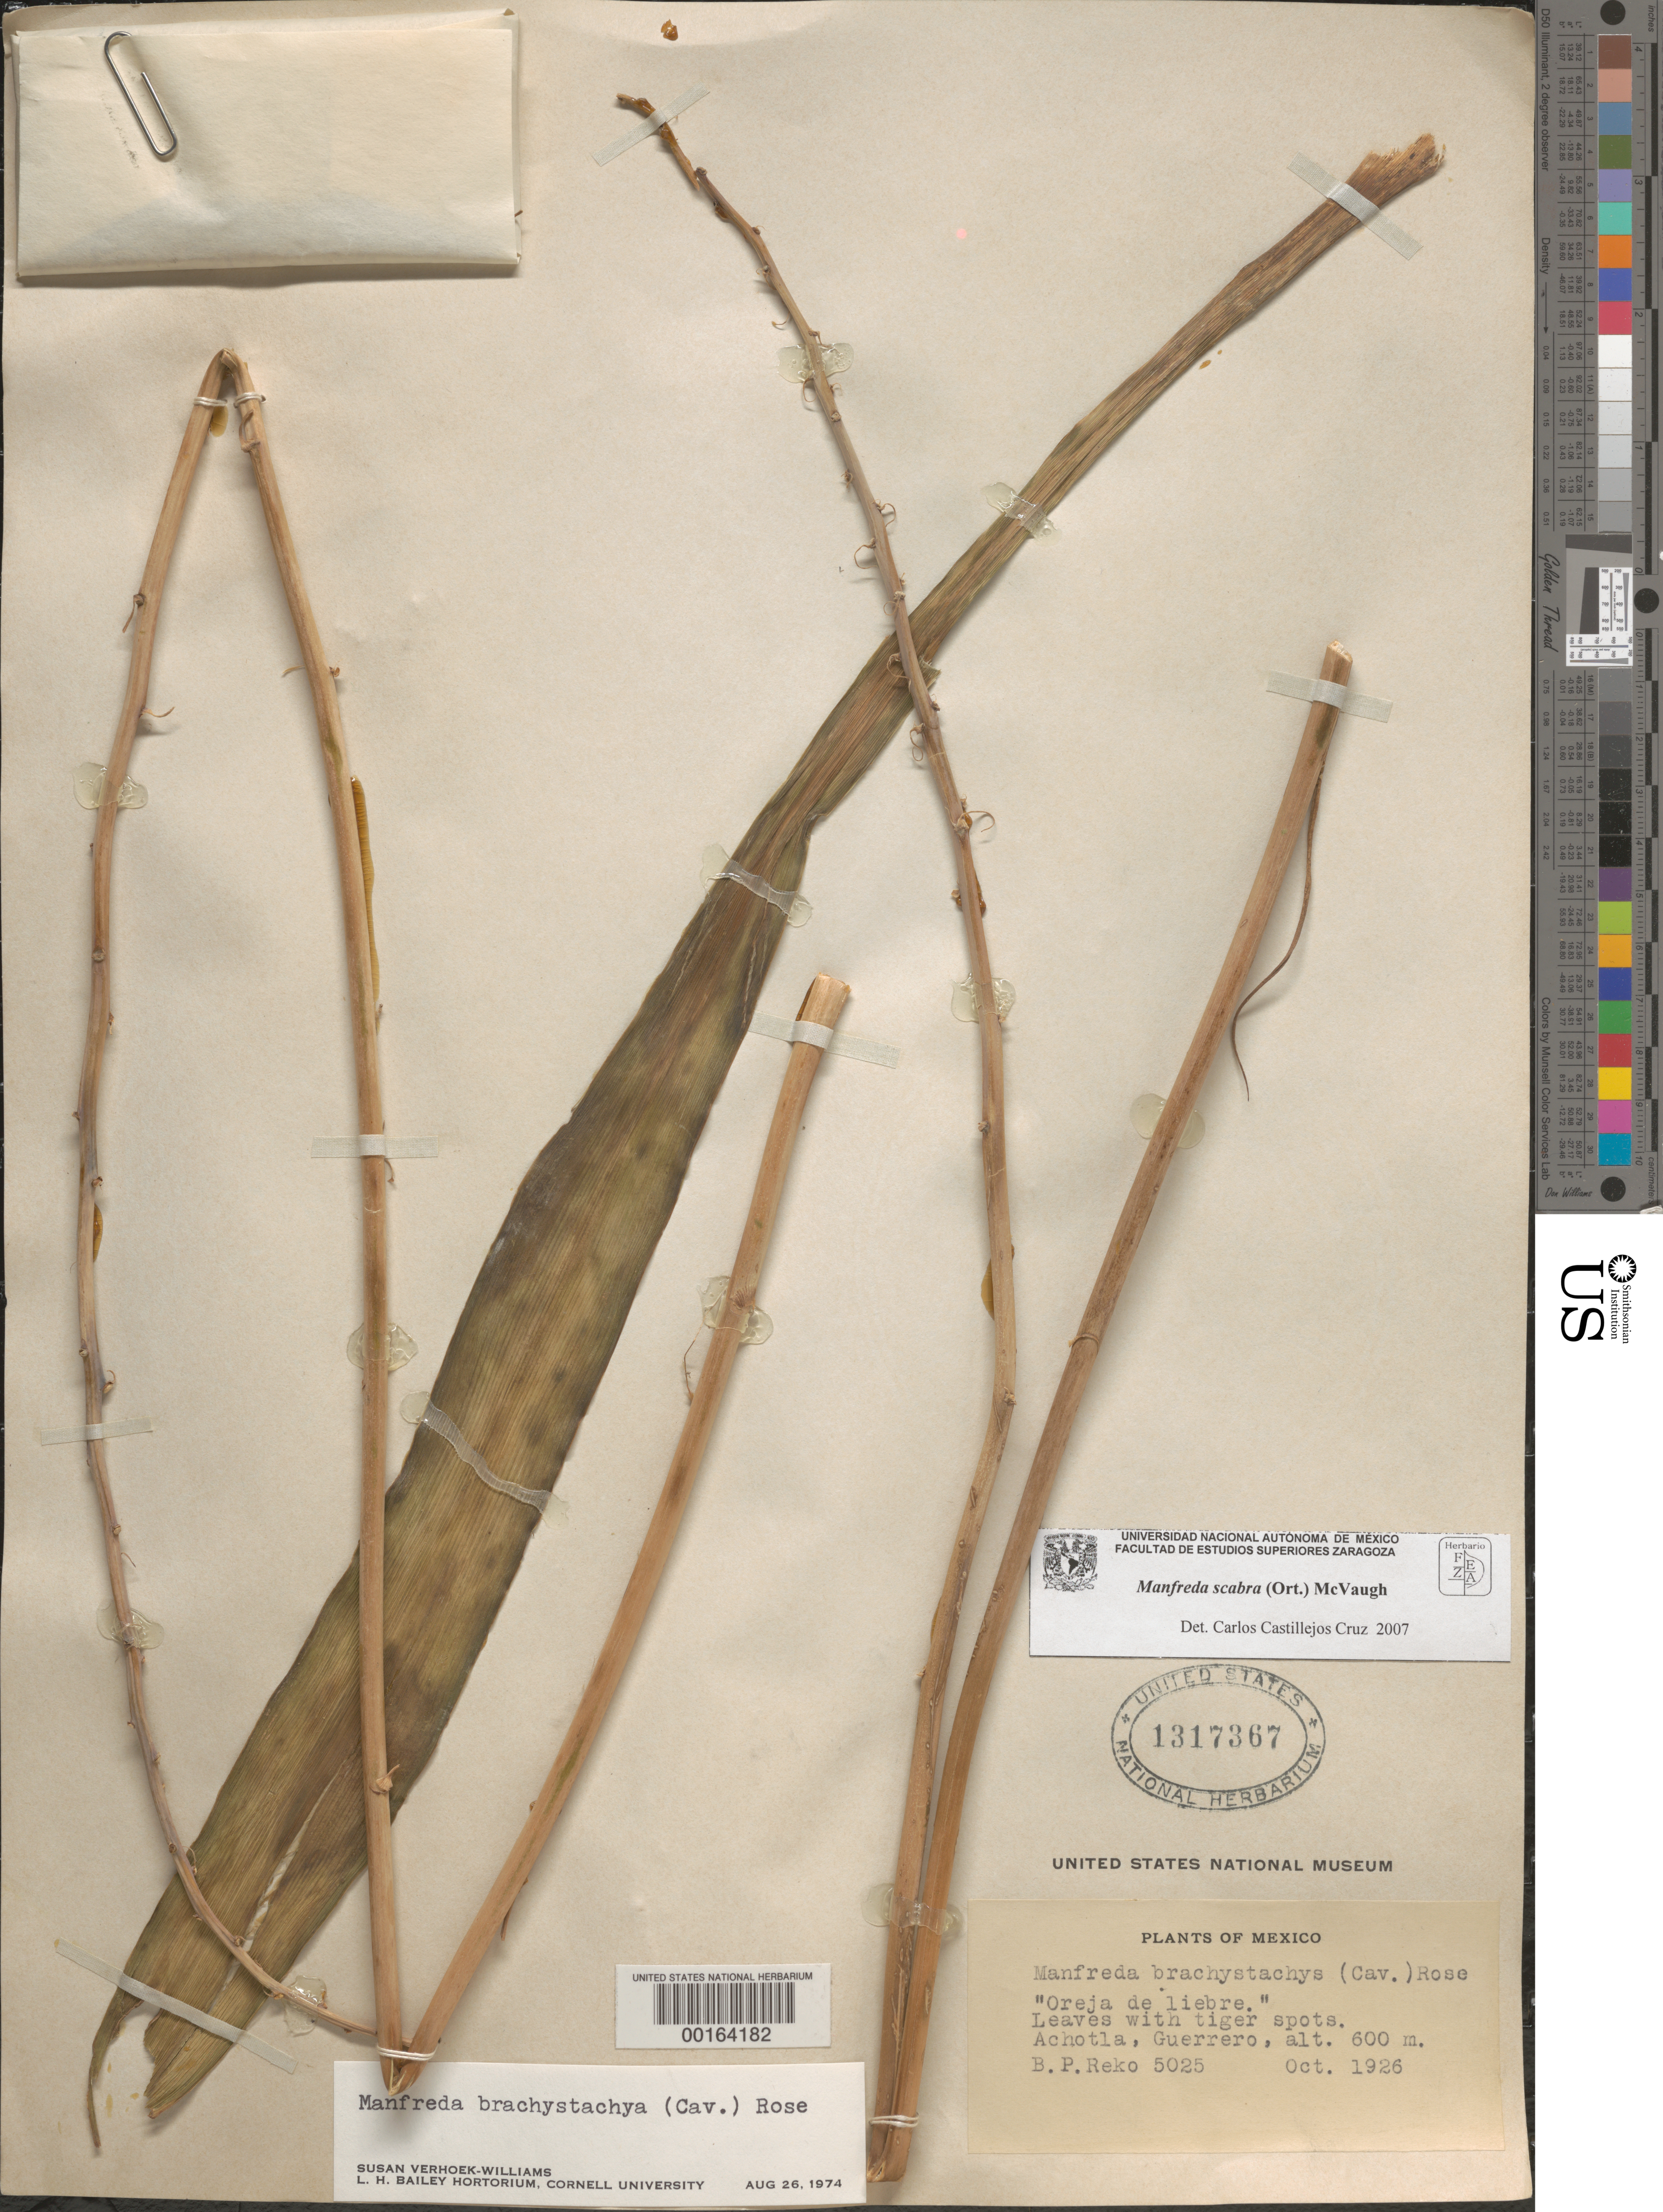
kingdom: Plantae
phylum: Tracheophyta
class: Liliopsida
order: Asparagales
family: Asparagaceae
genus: Manfreda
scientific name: Manfreda scabra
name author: (Ortega) McVaugh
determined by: Castillejos-Cruz, C.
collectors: B. P. Reko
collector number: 5025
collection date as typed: Oct 1926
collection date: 1926-10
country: Mexico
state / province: Guerrero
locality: Achotla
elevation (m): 600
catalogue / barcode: US 1317367